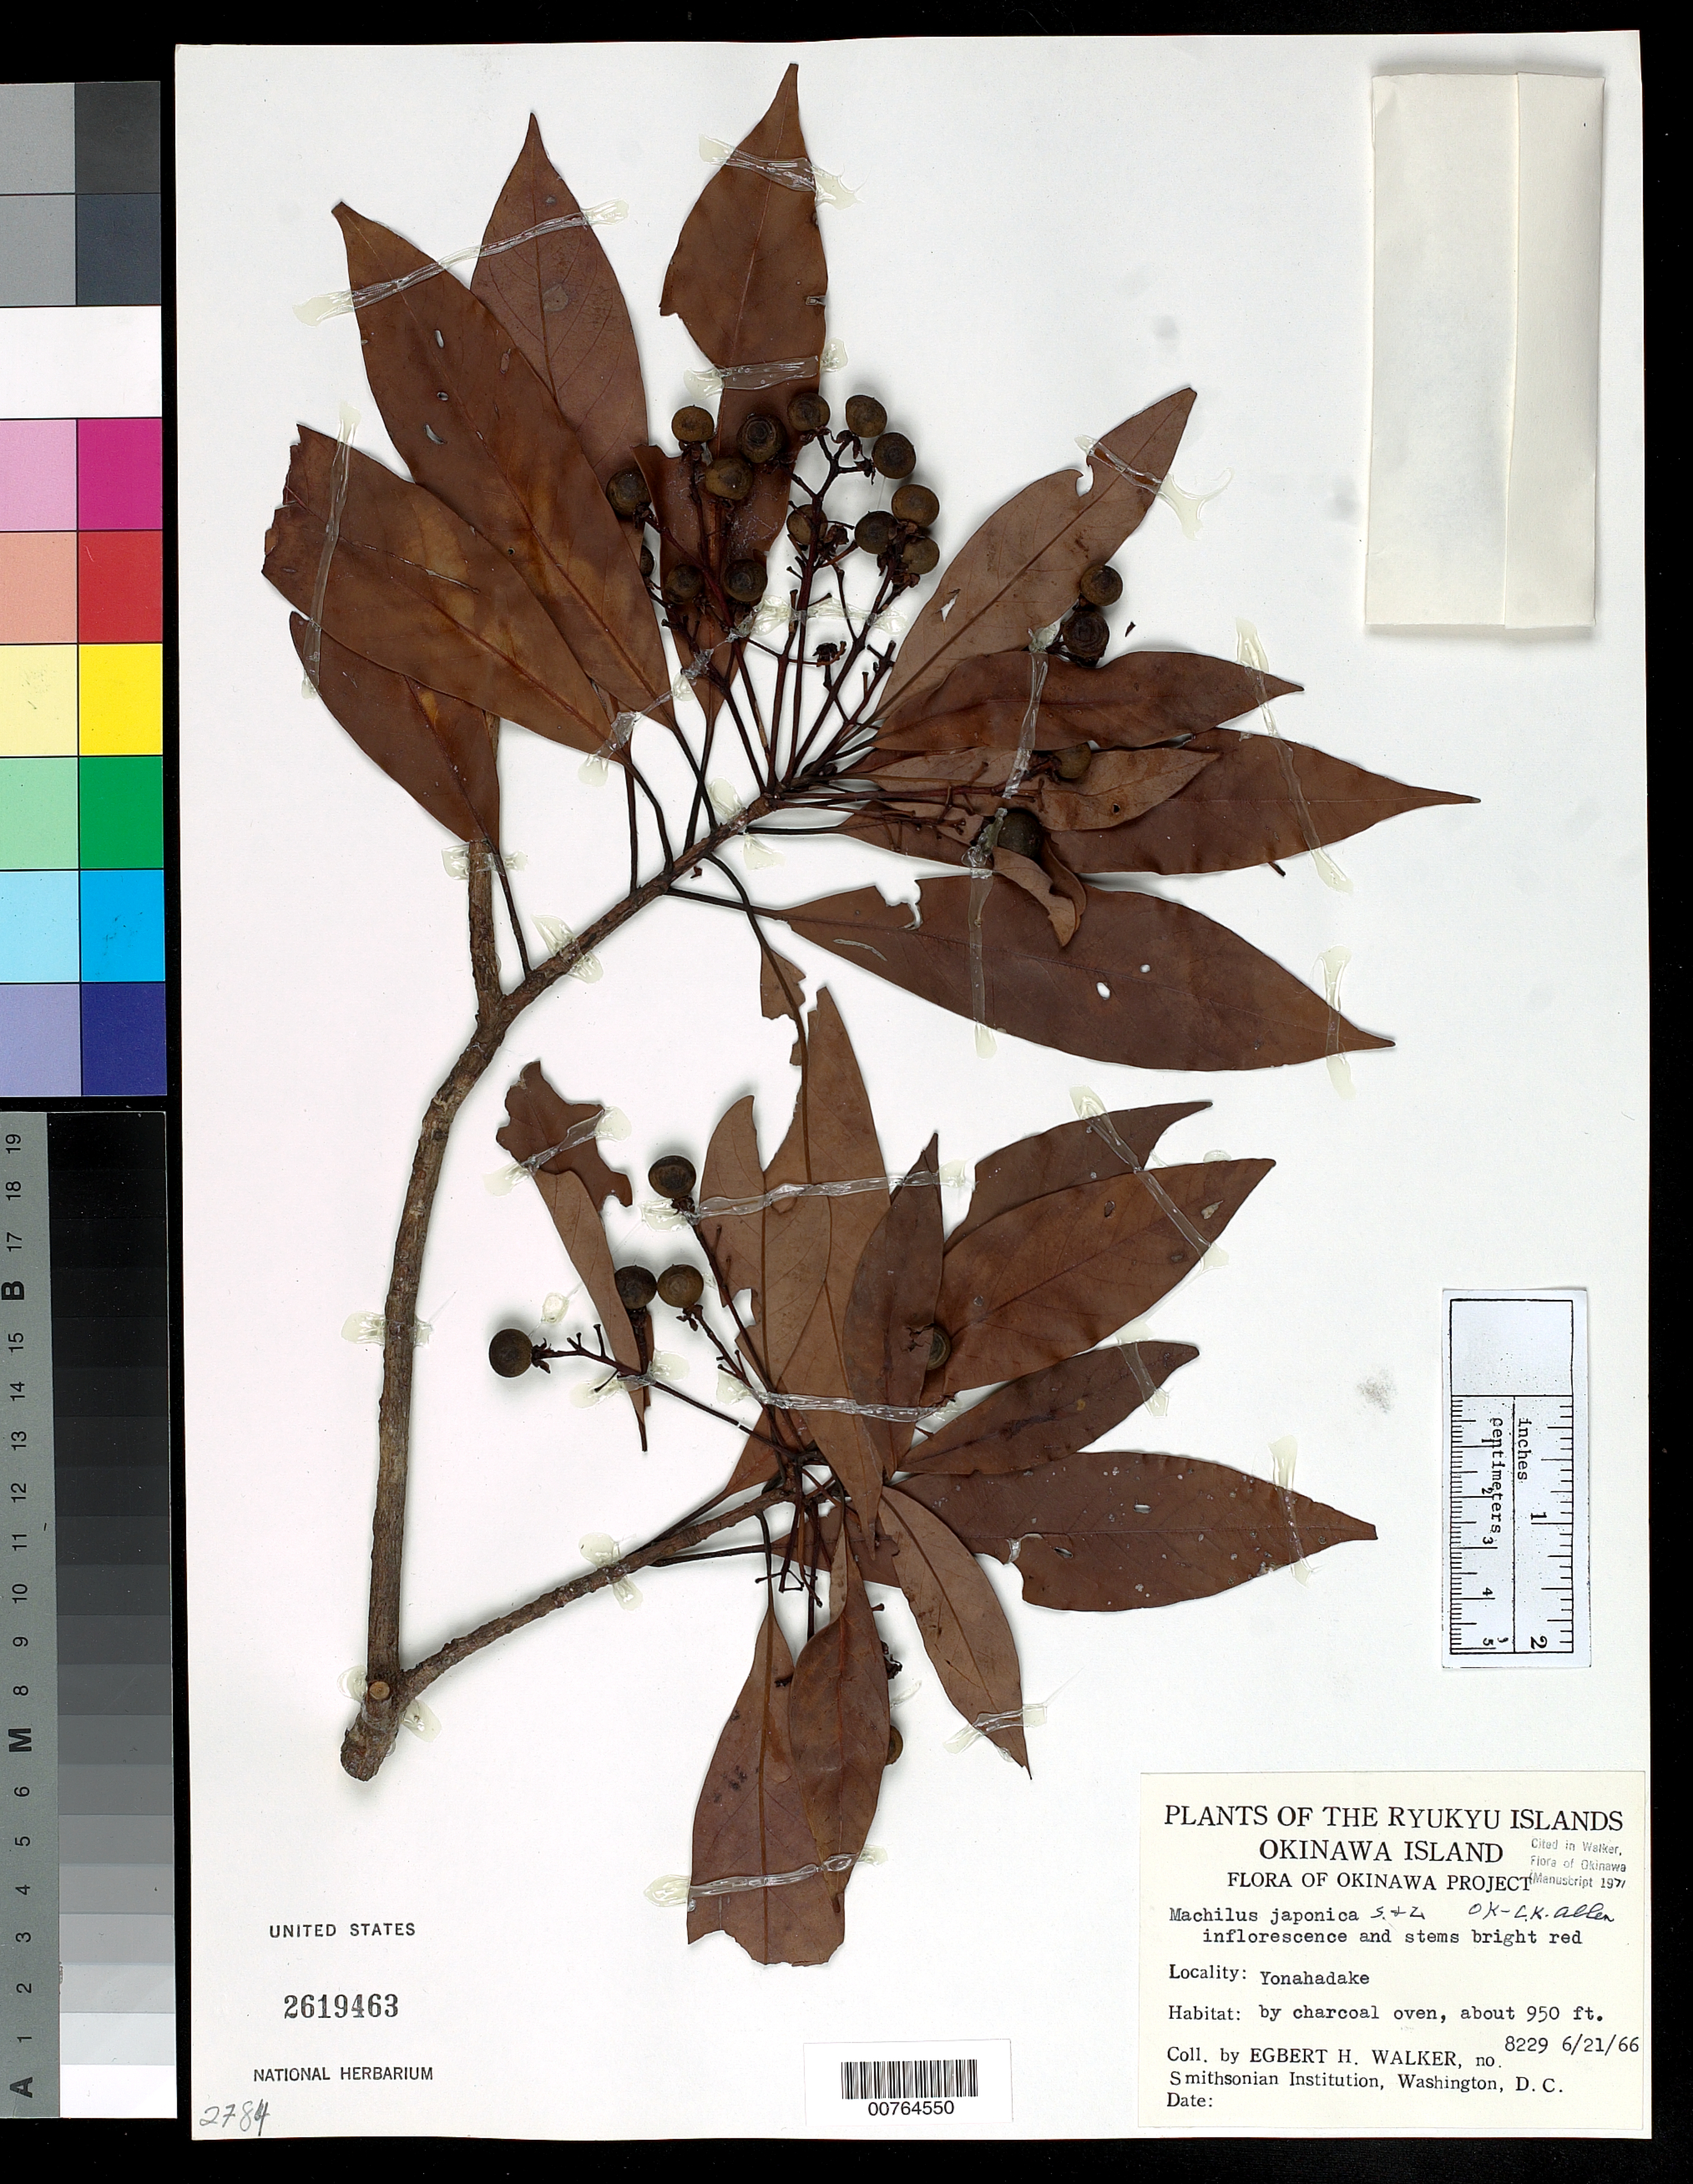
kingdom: Plantae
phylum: Tracheophyta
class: Magnoliopsida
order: Laurales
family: Lauraceae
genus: Machilus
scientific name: Machilus japonica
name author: Siebold & Zucc.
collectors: E. H. Walker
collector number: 8229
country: Japan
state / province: Okinawa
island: Okinawa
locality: Yonahadake.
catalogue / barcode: US 2619463